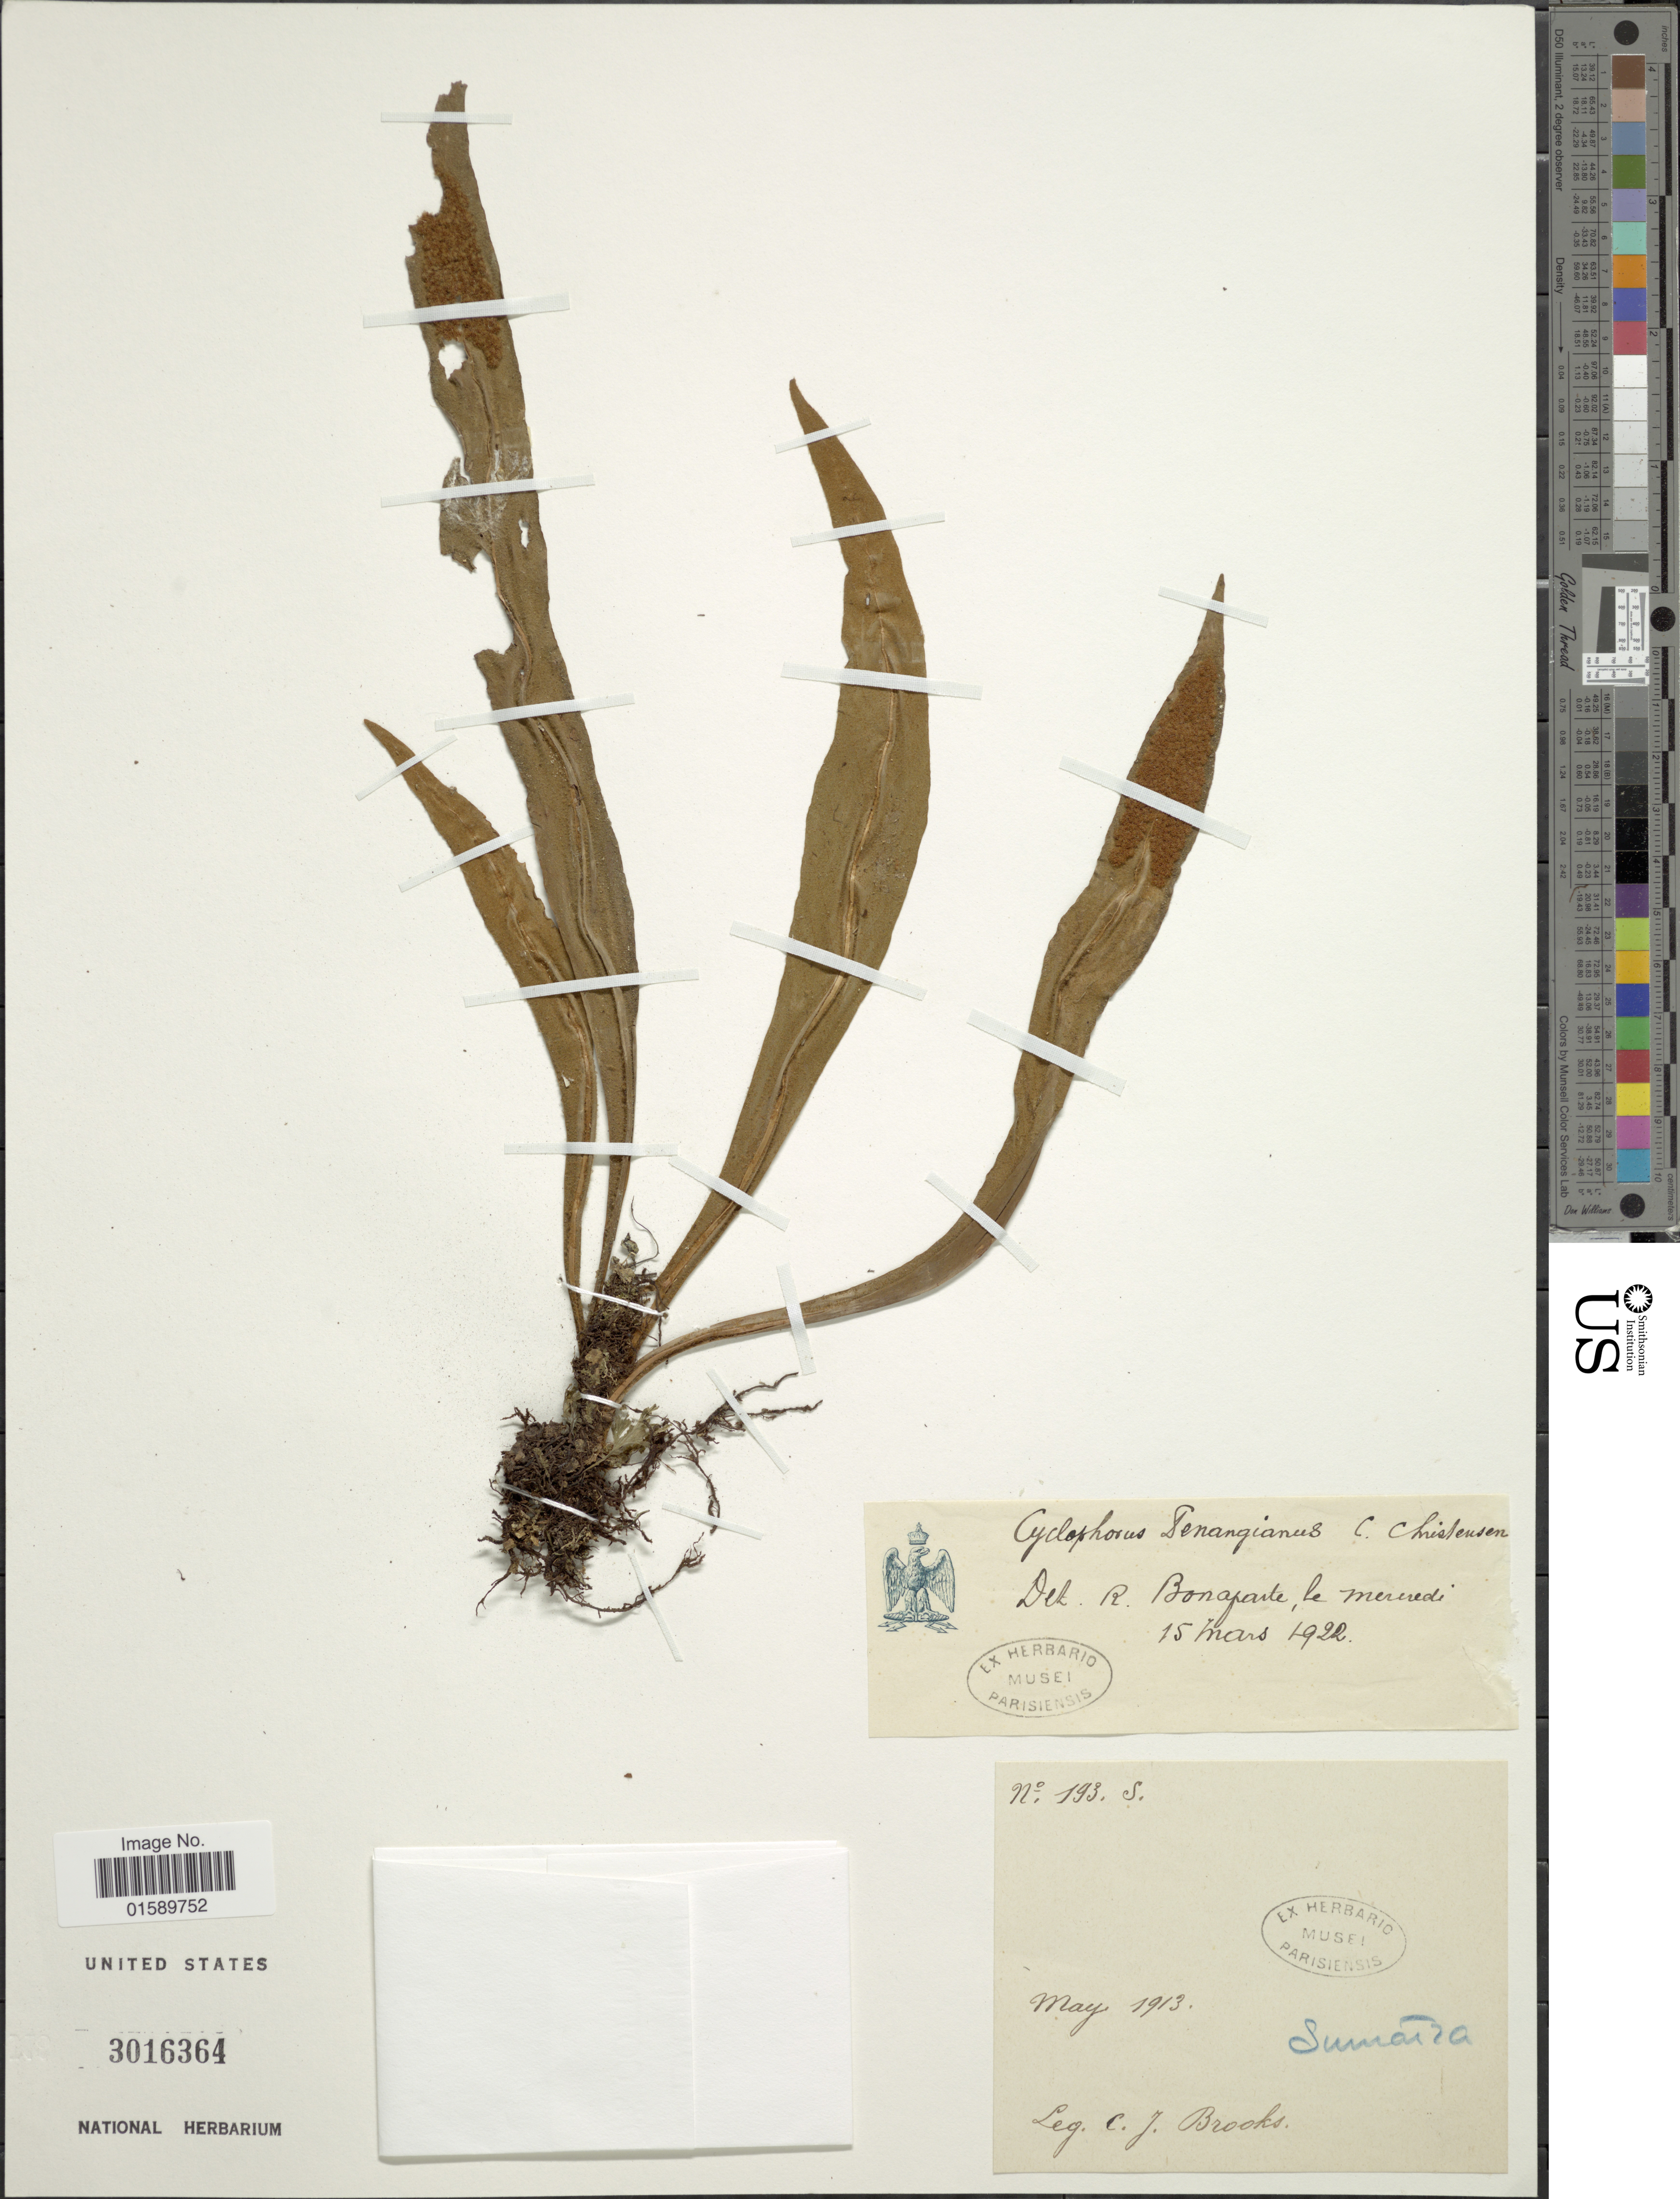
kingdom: Plantae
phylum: Tracheophyta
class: Polypodiopsida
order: Polypodiales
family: Polypodiaceae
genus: Pyrrosia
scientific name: Pyrrosia penangiana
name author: (Hook.) Holttum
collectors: C. J. Brooks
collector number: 193S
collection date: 1913-05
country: Indonesia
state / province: Sumatra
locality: Sumatra.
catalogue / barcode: US 3016364